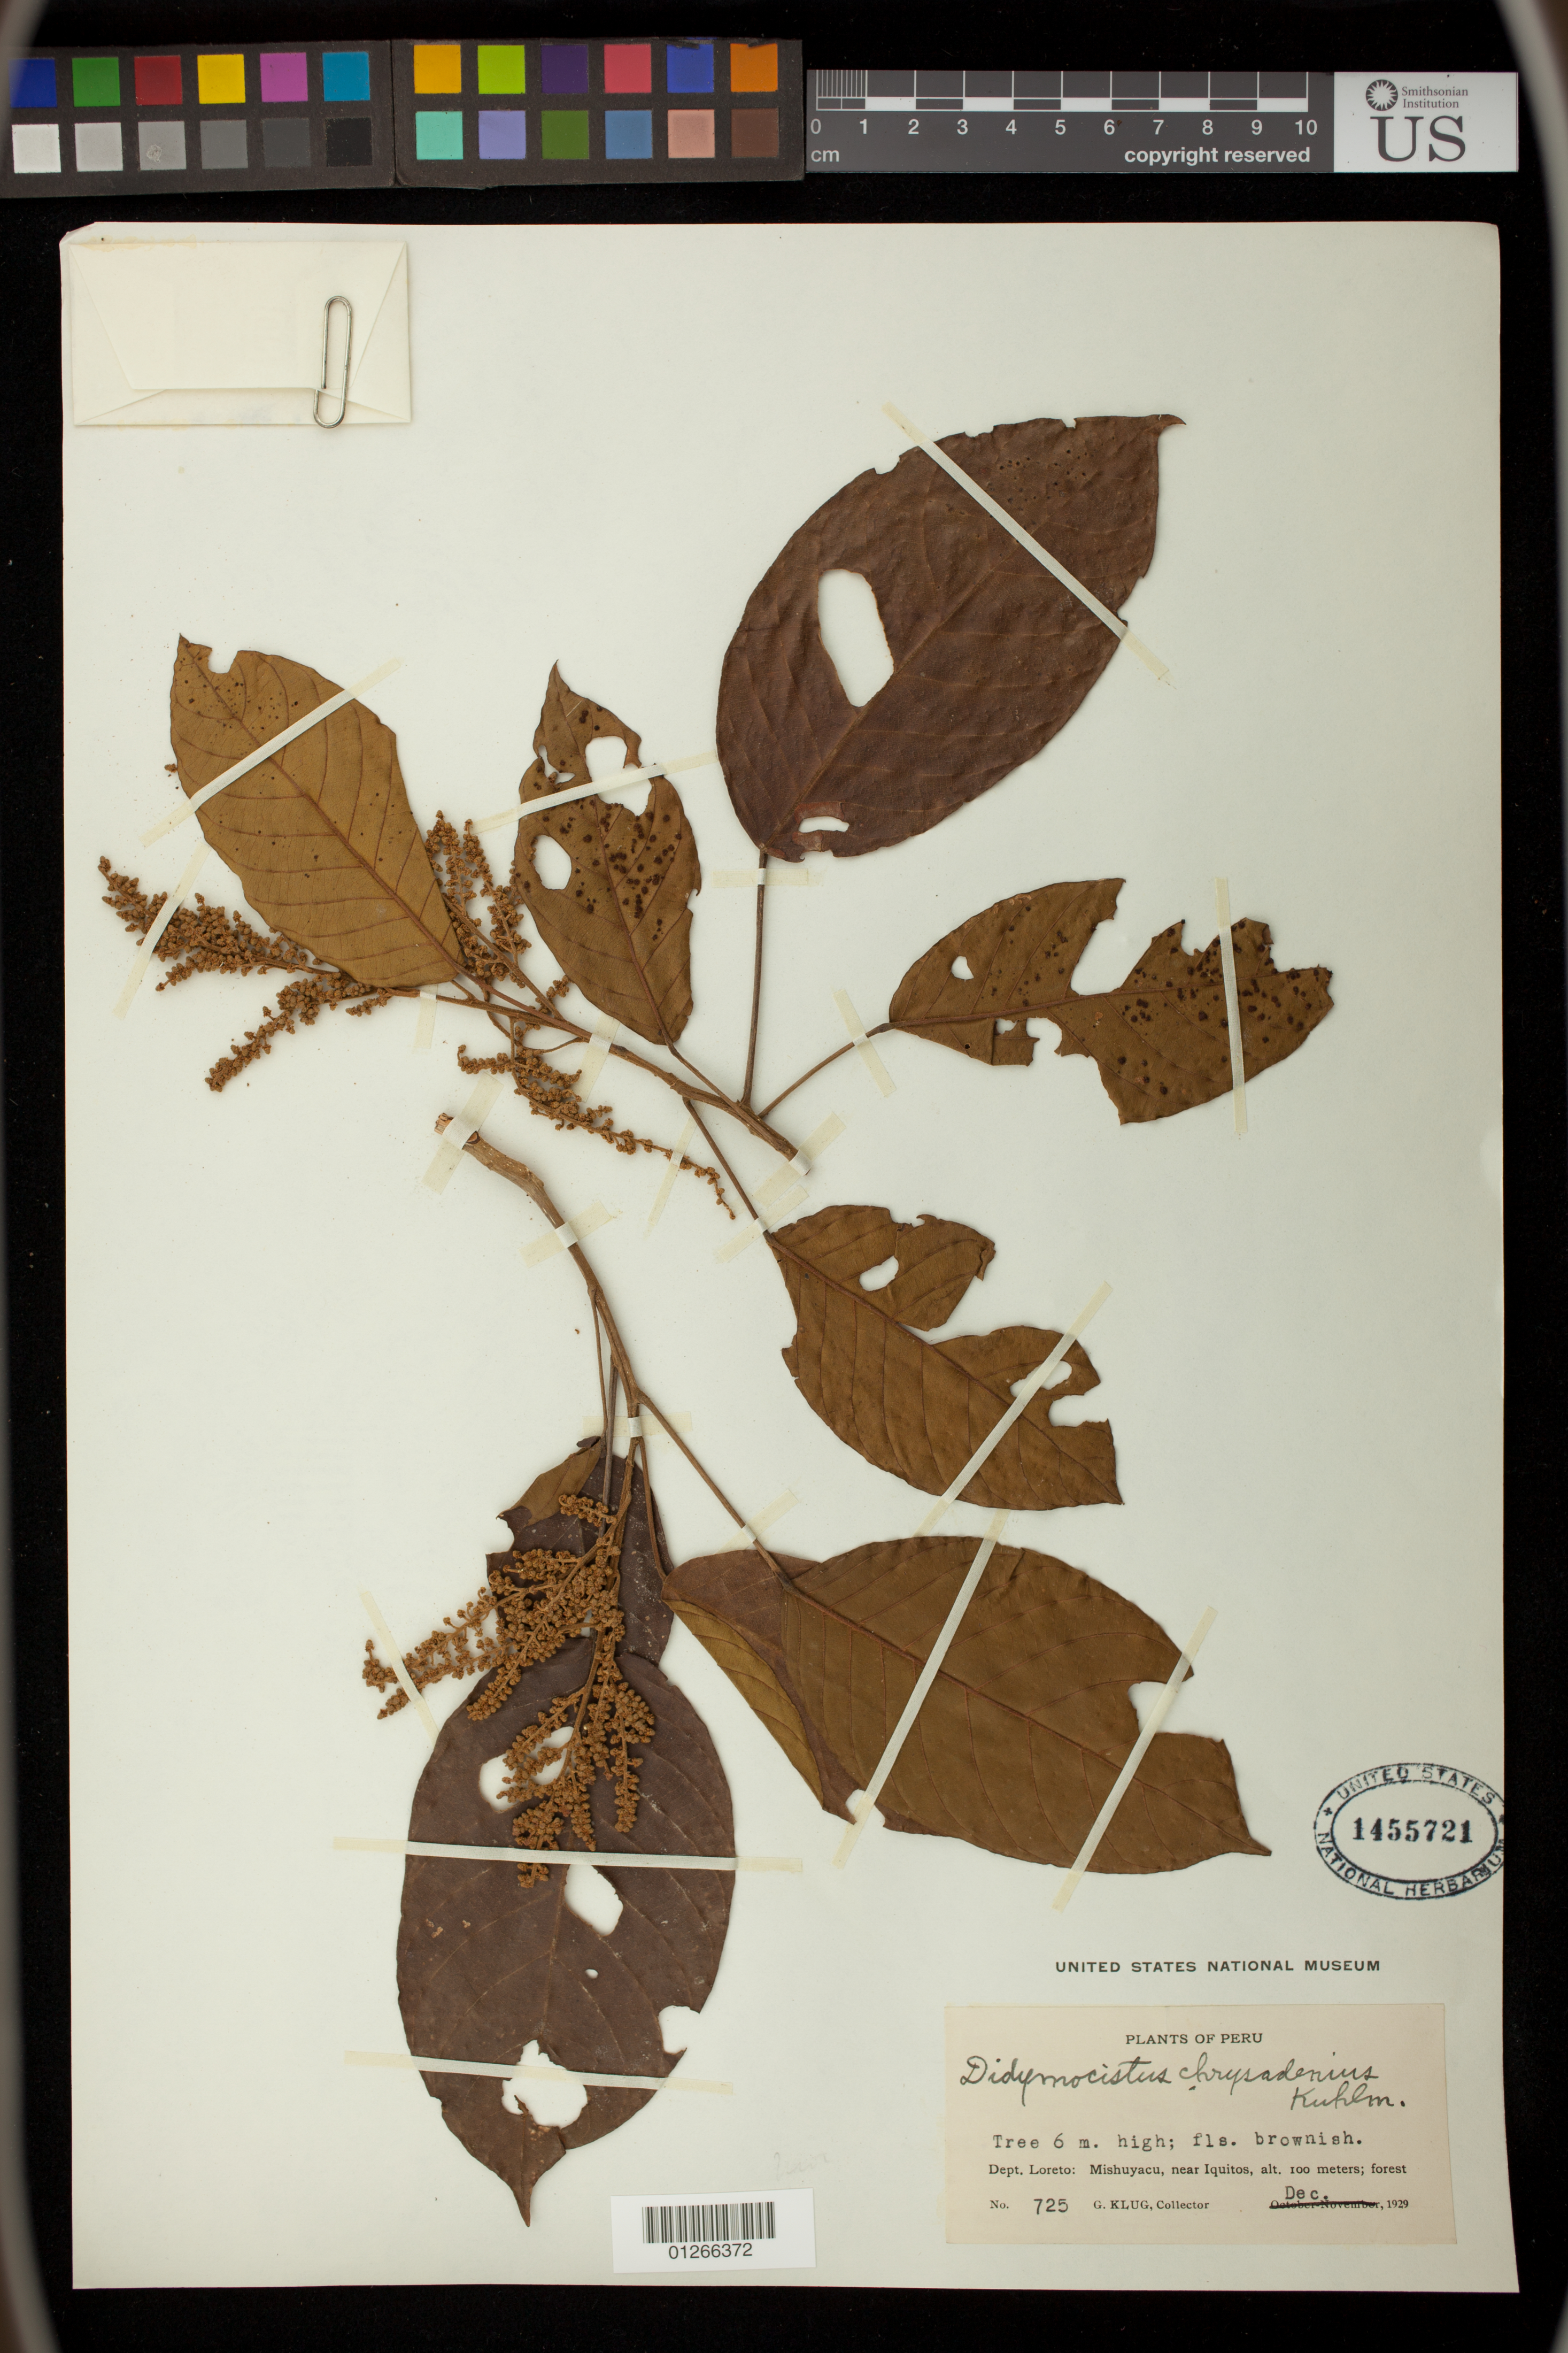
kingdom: Plantae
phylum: Tracheophyta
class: Magnoliopsida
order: Malpighiales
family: Phyllanthaceae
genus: Didymocistus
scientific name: Didymocistus chrysadenius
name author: Kuhlm.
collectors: G. Klug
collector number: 725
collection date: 1929-12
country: Peru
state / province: Loreto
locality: Mishuyacu, near Iquitos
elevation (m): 100